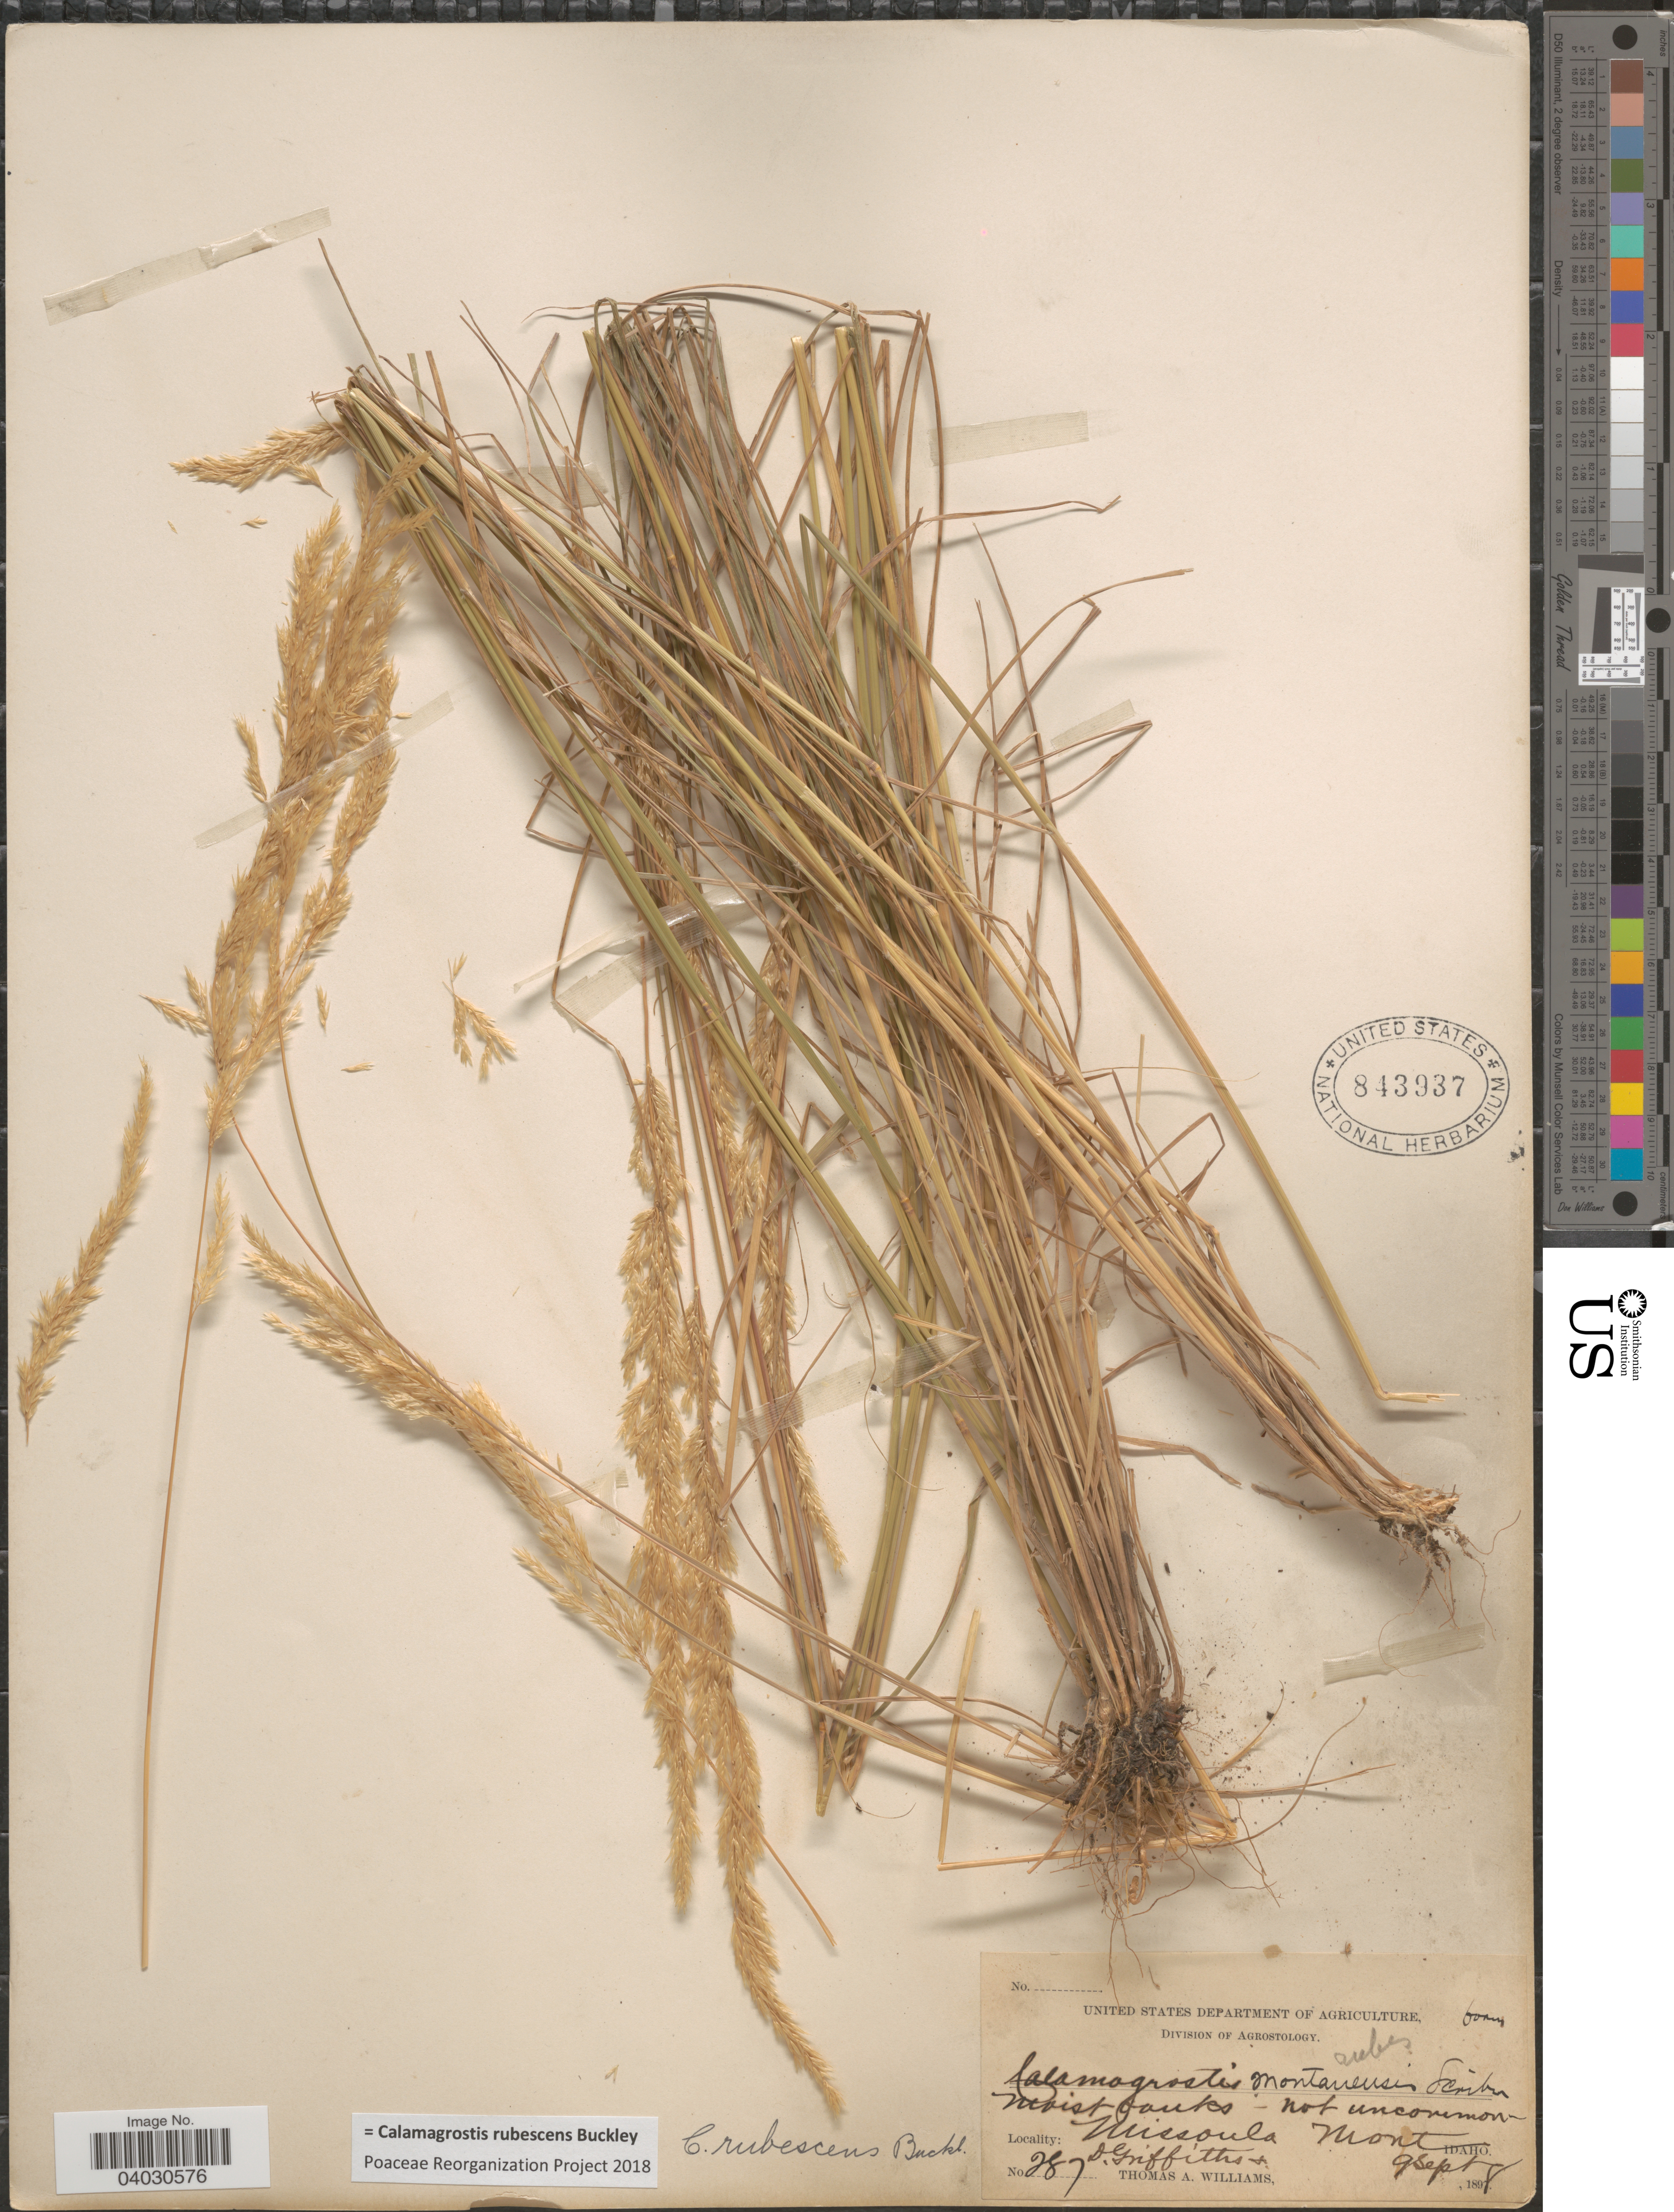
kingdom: Plantae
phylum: Tracheophyta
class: Liliopsida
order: Poales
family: Poaceae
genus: Calamagrostis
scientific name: Calamagrostis rubescens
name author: Buckley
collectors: D. Griffiths & T. A. Williams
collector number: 287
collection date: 1898-09-09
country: United States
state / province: Montana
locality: Missoula.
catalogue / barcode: US 843937